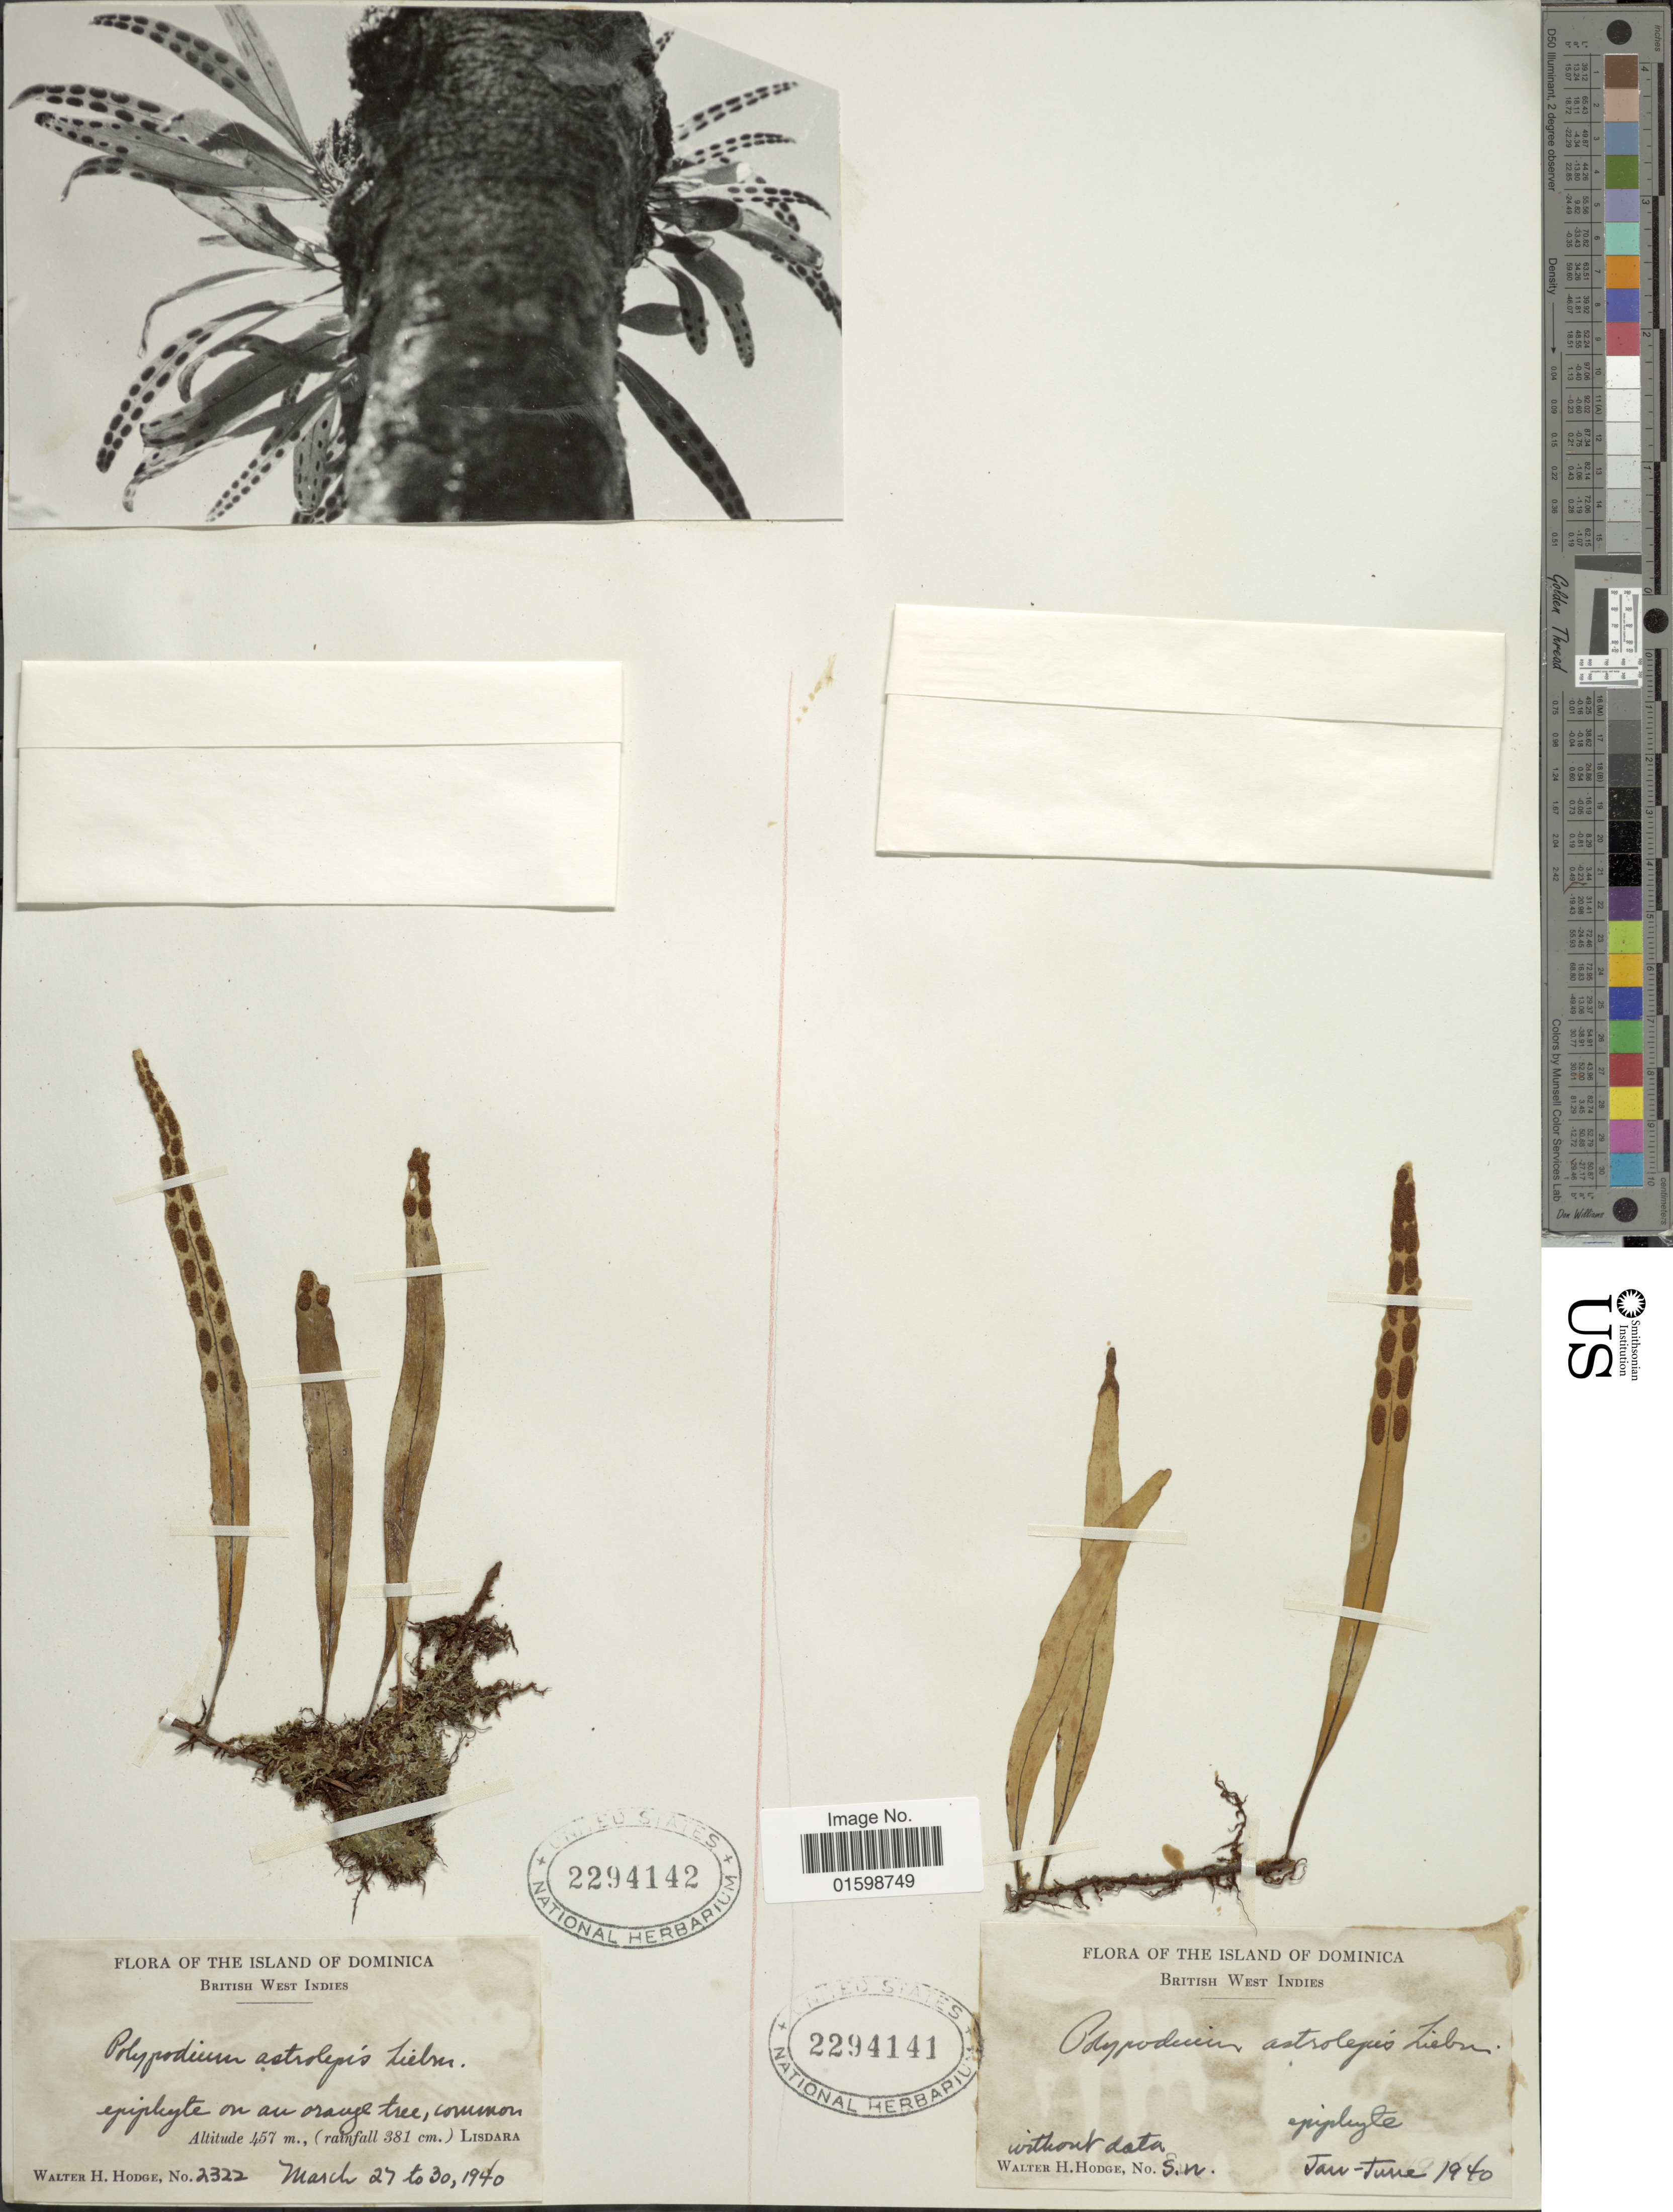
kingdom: Plantae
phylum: Tracheophyta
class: Polypodiopsida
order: Polypodiales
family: Polypodiaceae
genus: Pleopeltis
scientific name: Pleopeltis astrolepis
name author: (Liebm.) E. Fourn.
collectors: W. Hodge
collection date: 1940-01/1940-06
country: Dominica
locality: Island of Dominica, British West Indies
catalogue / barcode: US 2294141